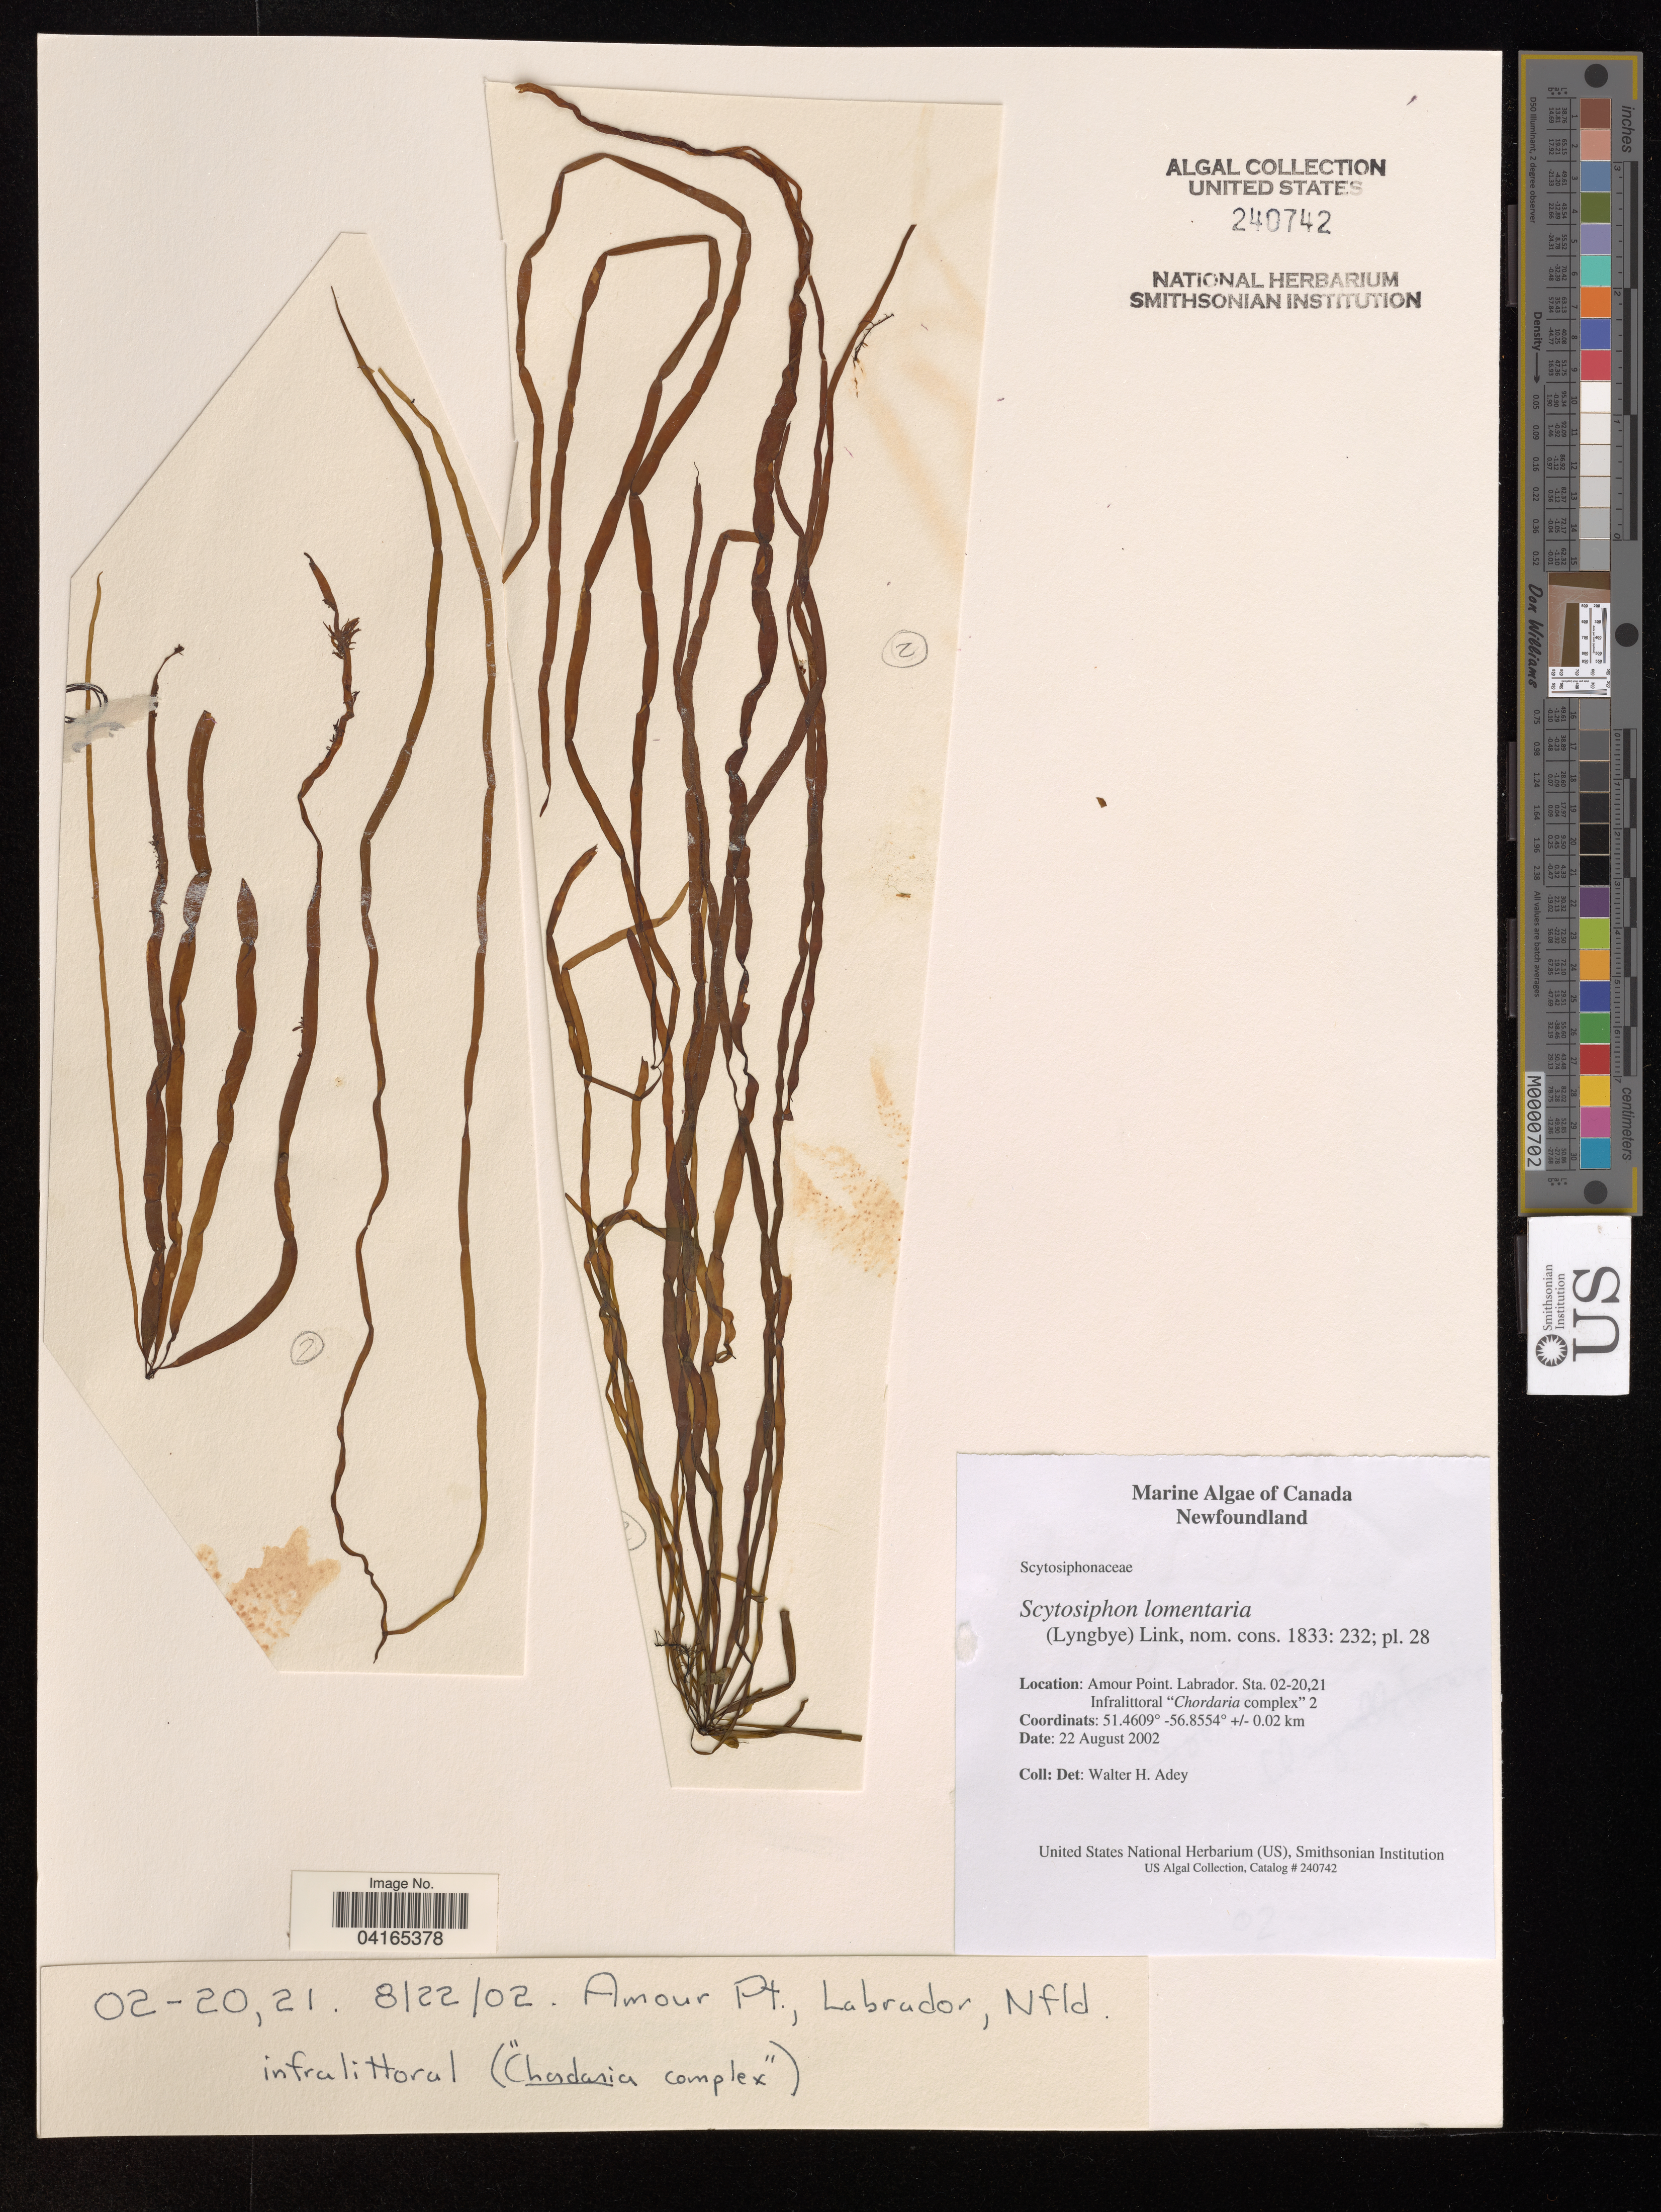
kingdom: Chromista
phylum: Ochrophyta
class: Phaeophyceae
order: Scytosiphonales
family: Scytosiphonaceae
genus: Scytosiphon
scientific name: Scytosiphon lomentaria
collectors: W. H. Adey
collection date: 2002-08-22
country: Canada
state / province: Newfoundland and Labrador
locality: Labrador, Armour Point. Sta. 02-20,21. Infralittoral "Chordaria complex" 2.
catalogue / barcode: US 240742